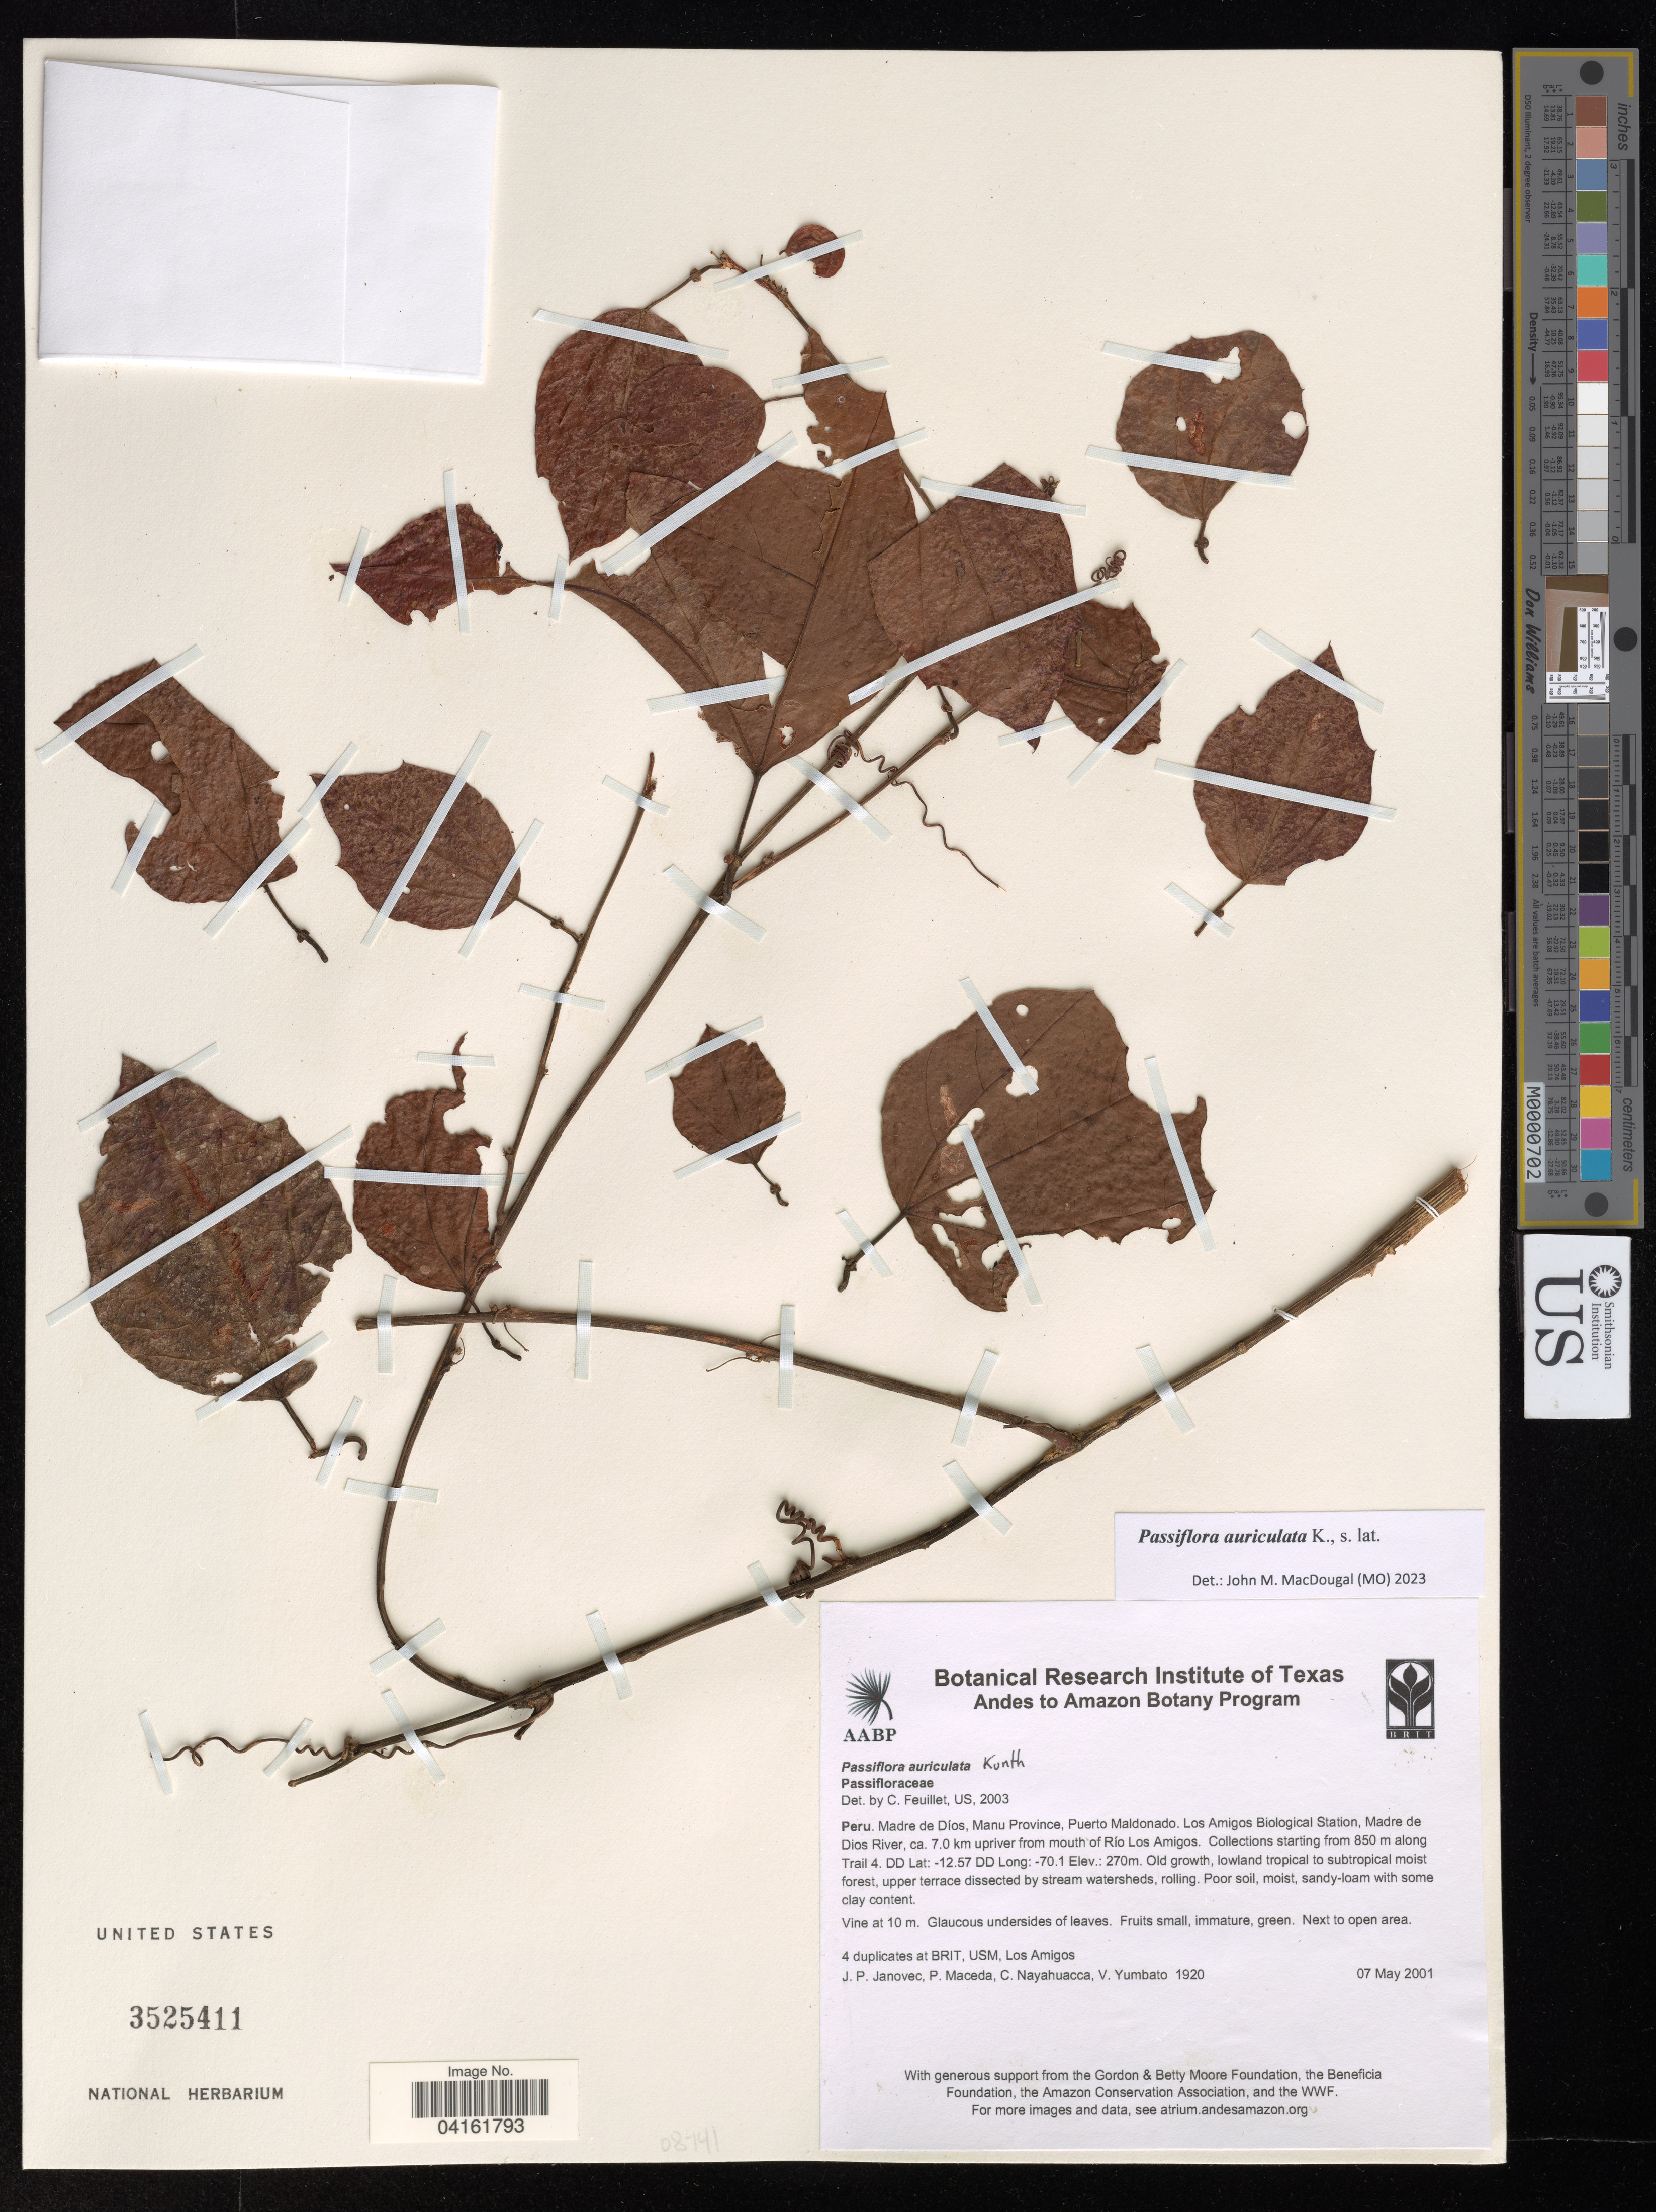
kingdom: Plantae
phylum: Tracheophyta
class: Magnoliopsida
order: Malpighiales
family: Passifloraceae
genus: Passiflora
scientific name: Passiflora auriculata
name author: Kunth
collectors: J.P. Janovec, P. Maceda, C. Nayahuacca & V. Yumbato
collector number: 1920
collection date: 2001-05-07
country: Peru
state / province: Madre de Dios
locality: Manu Province, Puerto Maldonado. Los Amigos Biological Station, Madre de Dios River, ca. 7.0 km upriver from mouth of Río Los Amigos. Collections starting from 850 m along Trail 4.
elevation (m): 270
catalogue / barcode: US 3525411